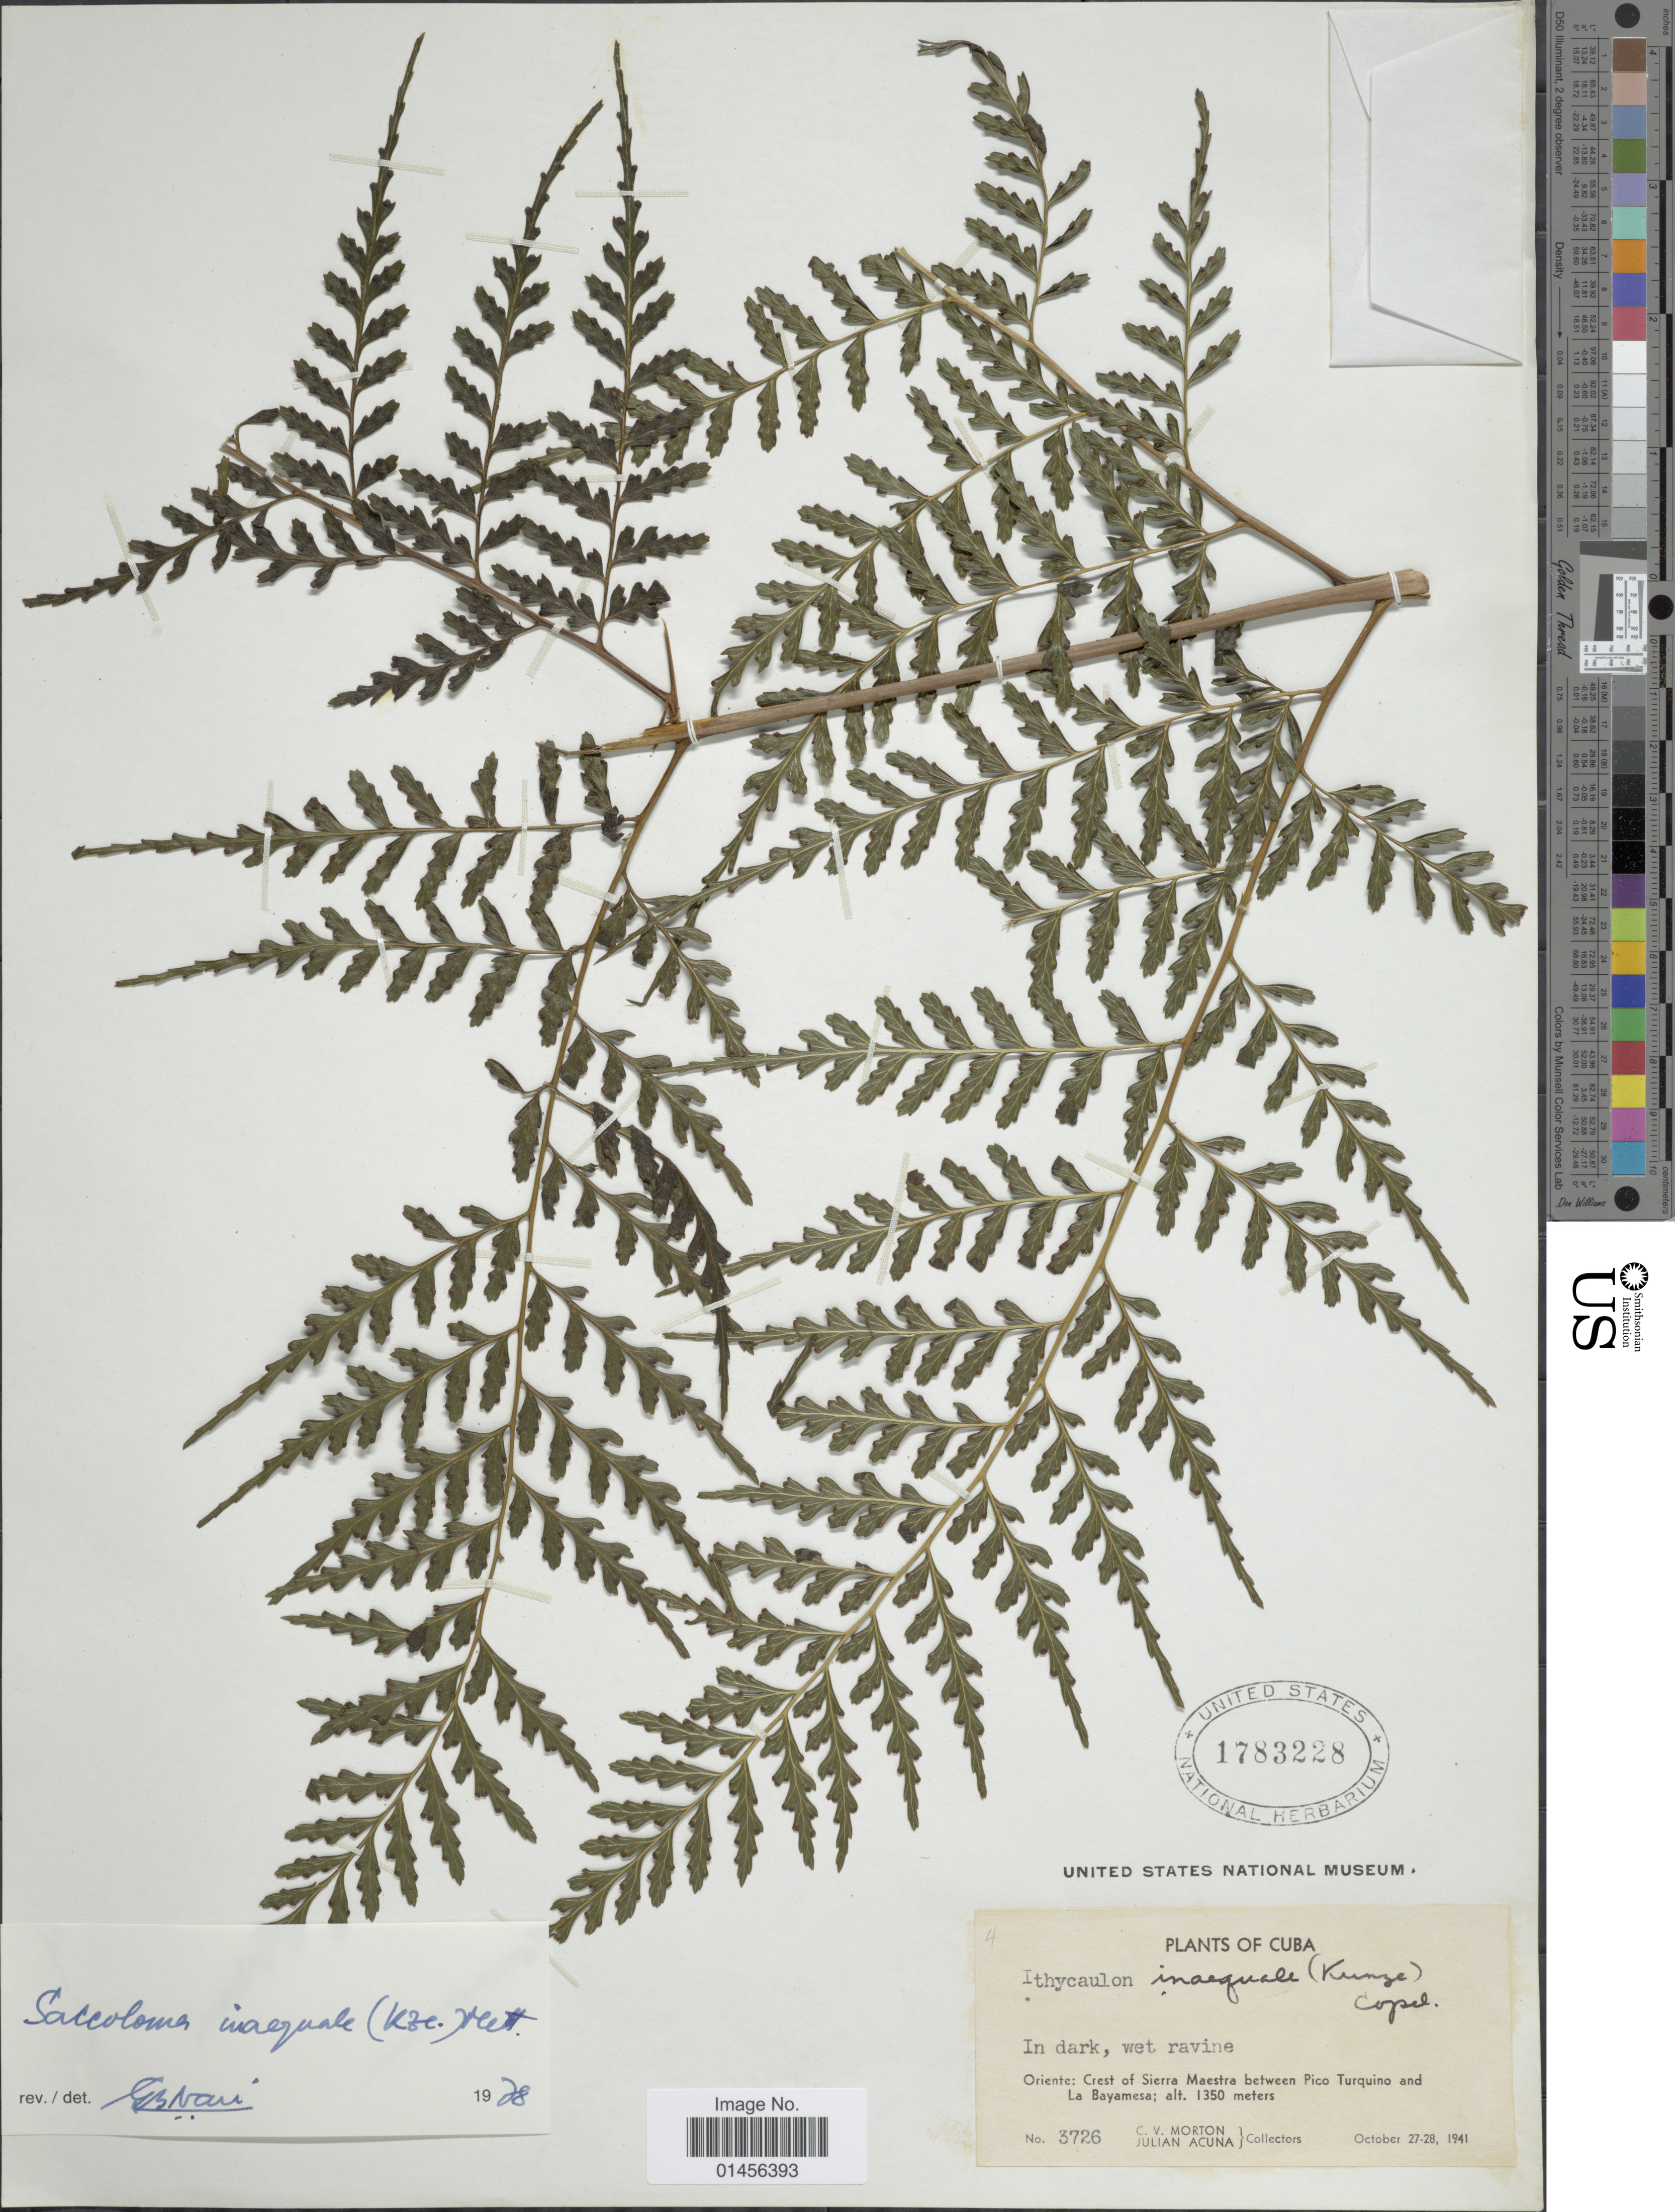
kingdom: Plantae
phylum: Tracheophyta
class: Polypodiopsida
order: Polypodiales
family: Saccolomataceae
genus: Saccoloma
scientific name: Saccoloma inaequale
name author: (Kunze) Mett.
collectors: C. V. Morton & J. B. Acuña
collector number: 3726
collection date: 1941-10-27/1941-10-28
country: Cuba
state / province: Oriente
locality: Crest of Sierra Maestra between Pico Turquino and La Bayamesa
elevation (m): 1350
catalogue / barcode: US 1783228